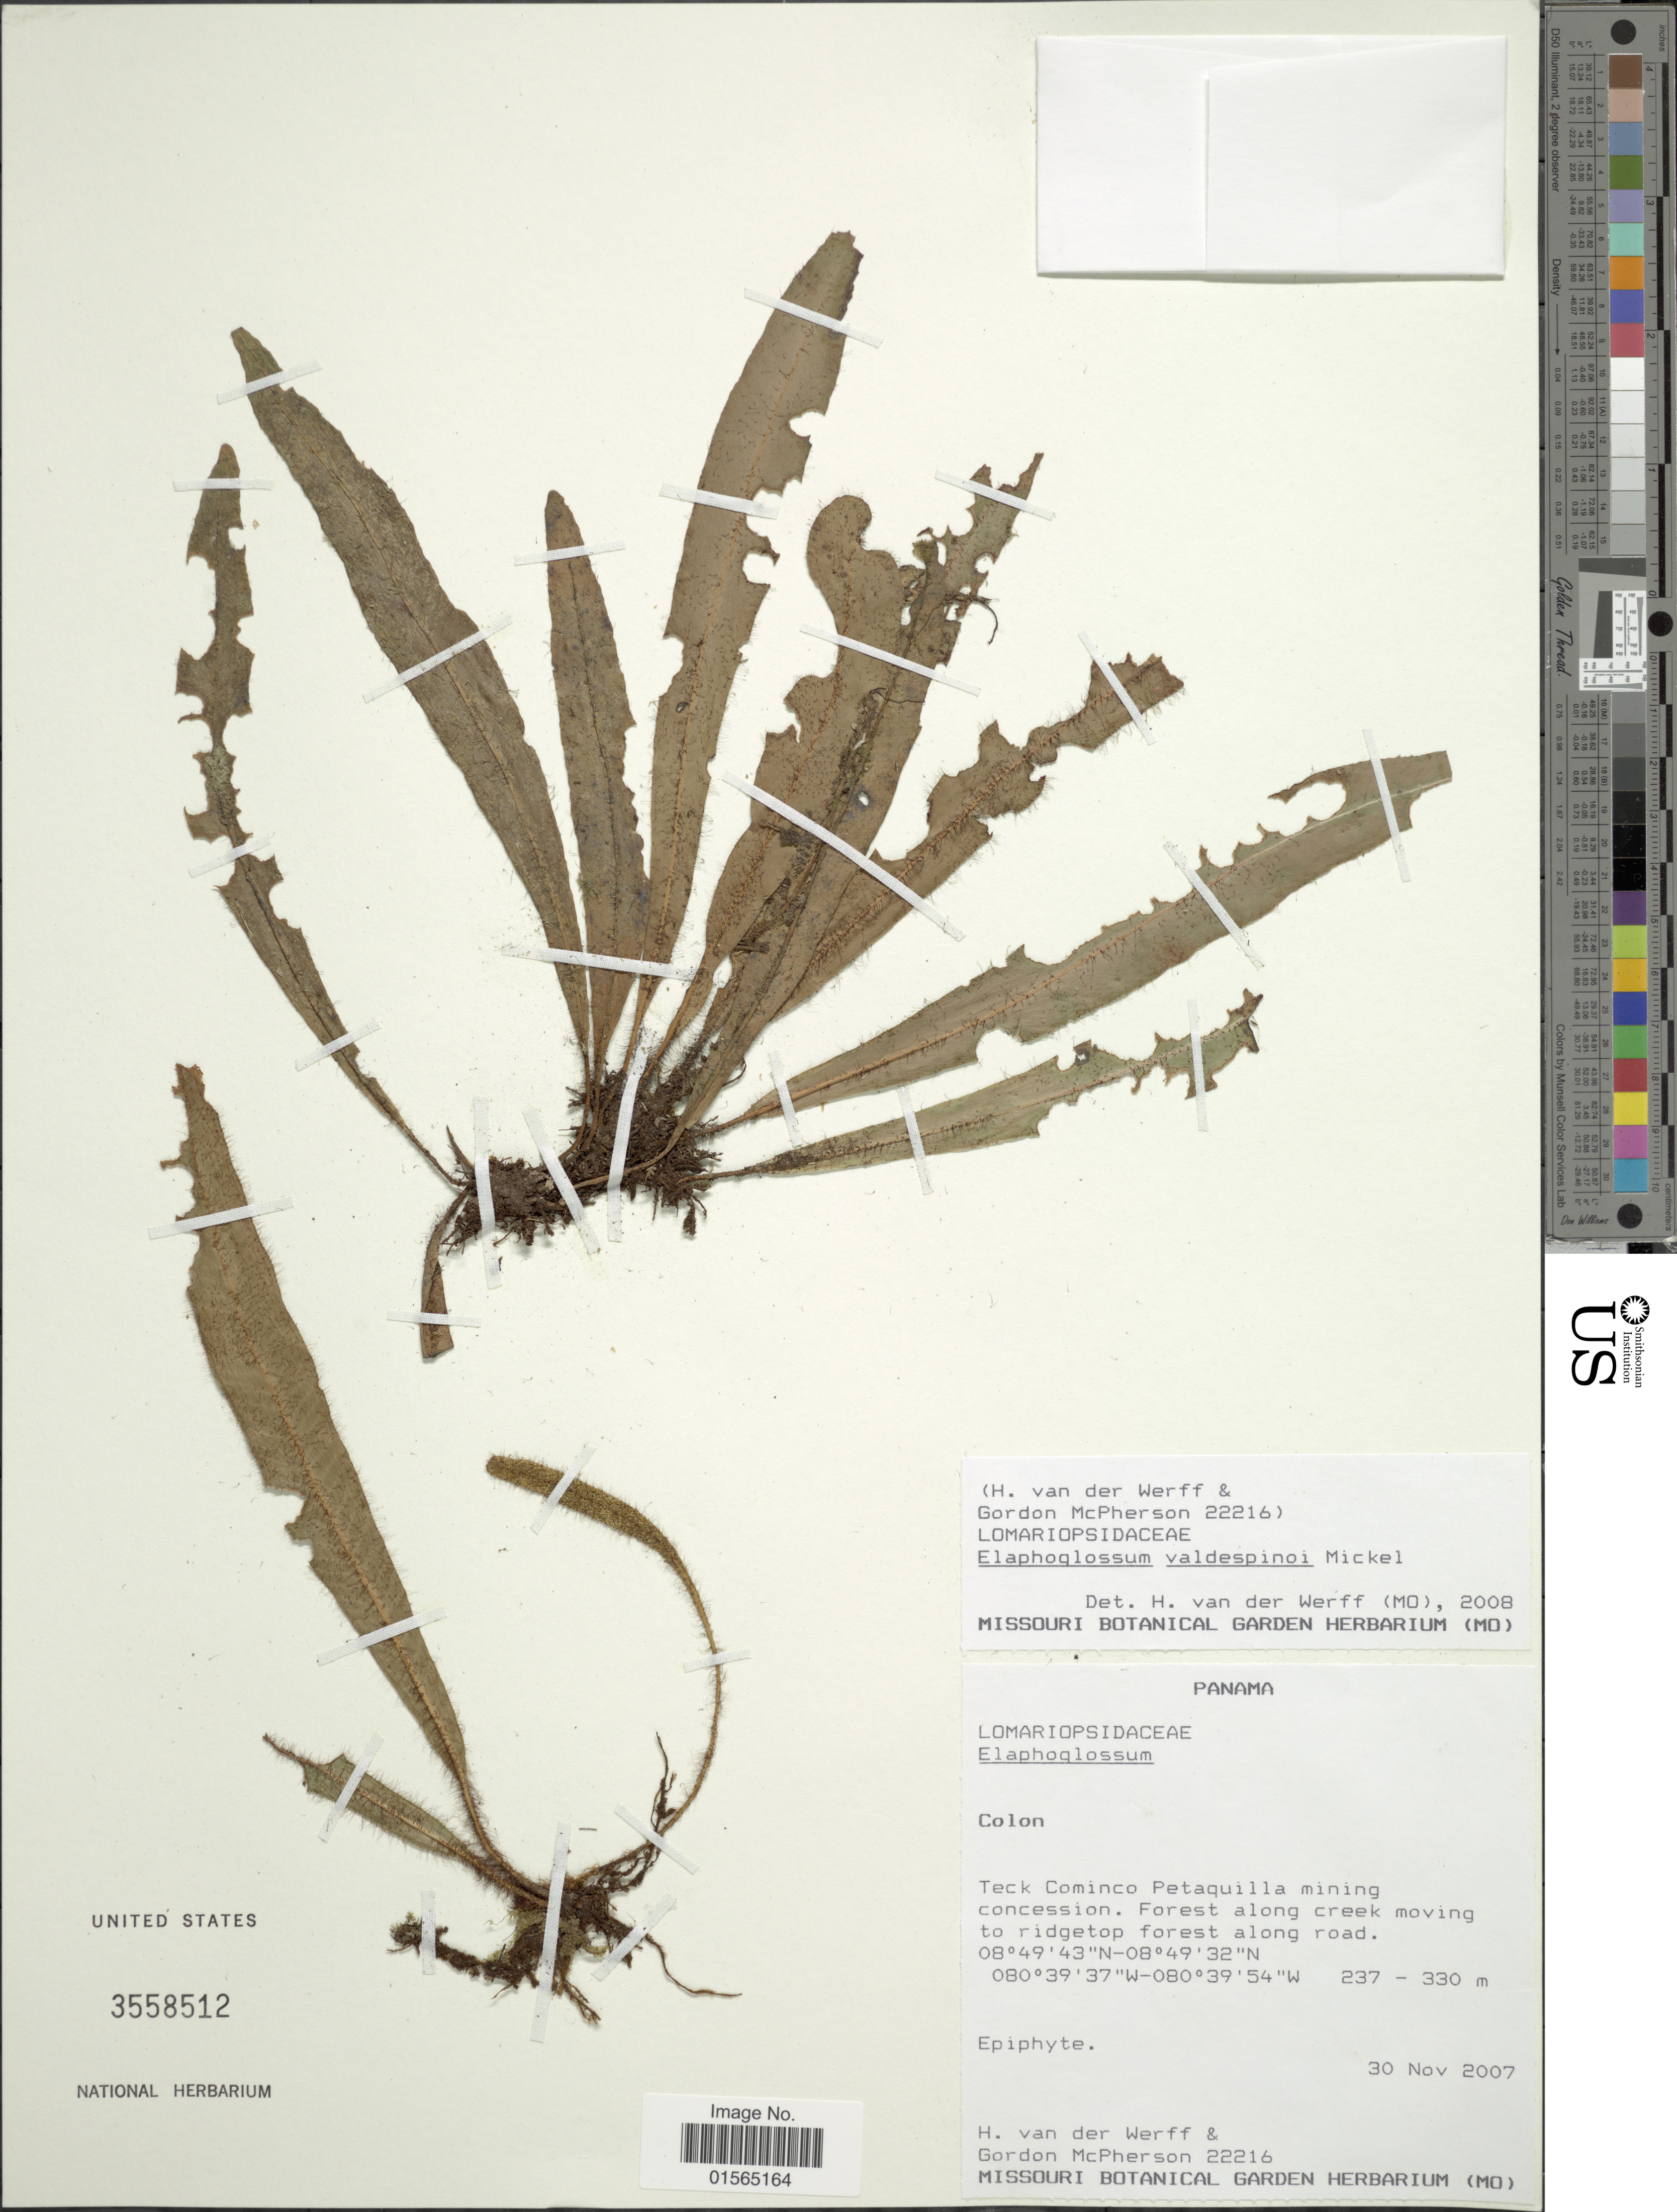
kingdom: Plantae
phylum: Tracheophyta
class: Polypodiopsida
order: Polypodiales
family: Dryopteridaceae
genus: Elaphoglossum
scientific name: Elaphoglossum valdespinoi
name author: Mickel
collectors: H. van der Werff & G. D. McPherson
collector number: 22216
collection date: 2007-11-30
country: Panama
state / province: Colón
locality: Teck Cominco Petaquilla mining concession. Forest along creek moving to ridgetop forest along road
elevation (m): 237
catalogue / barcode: US 3558512